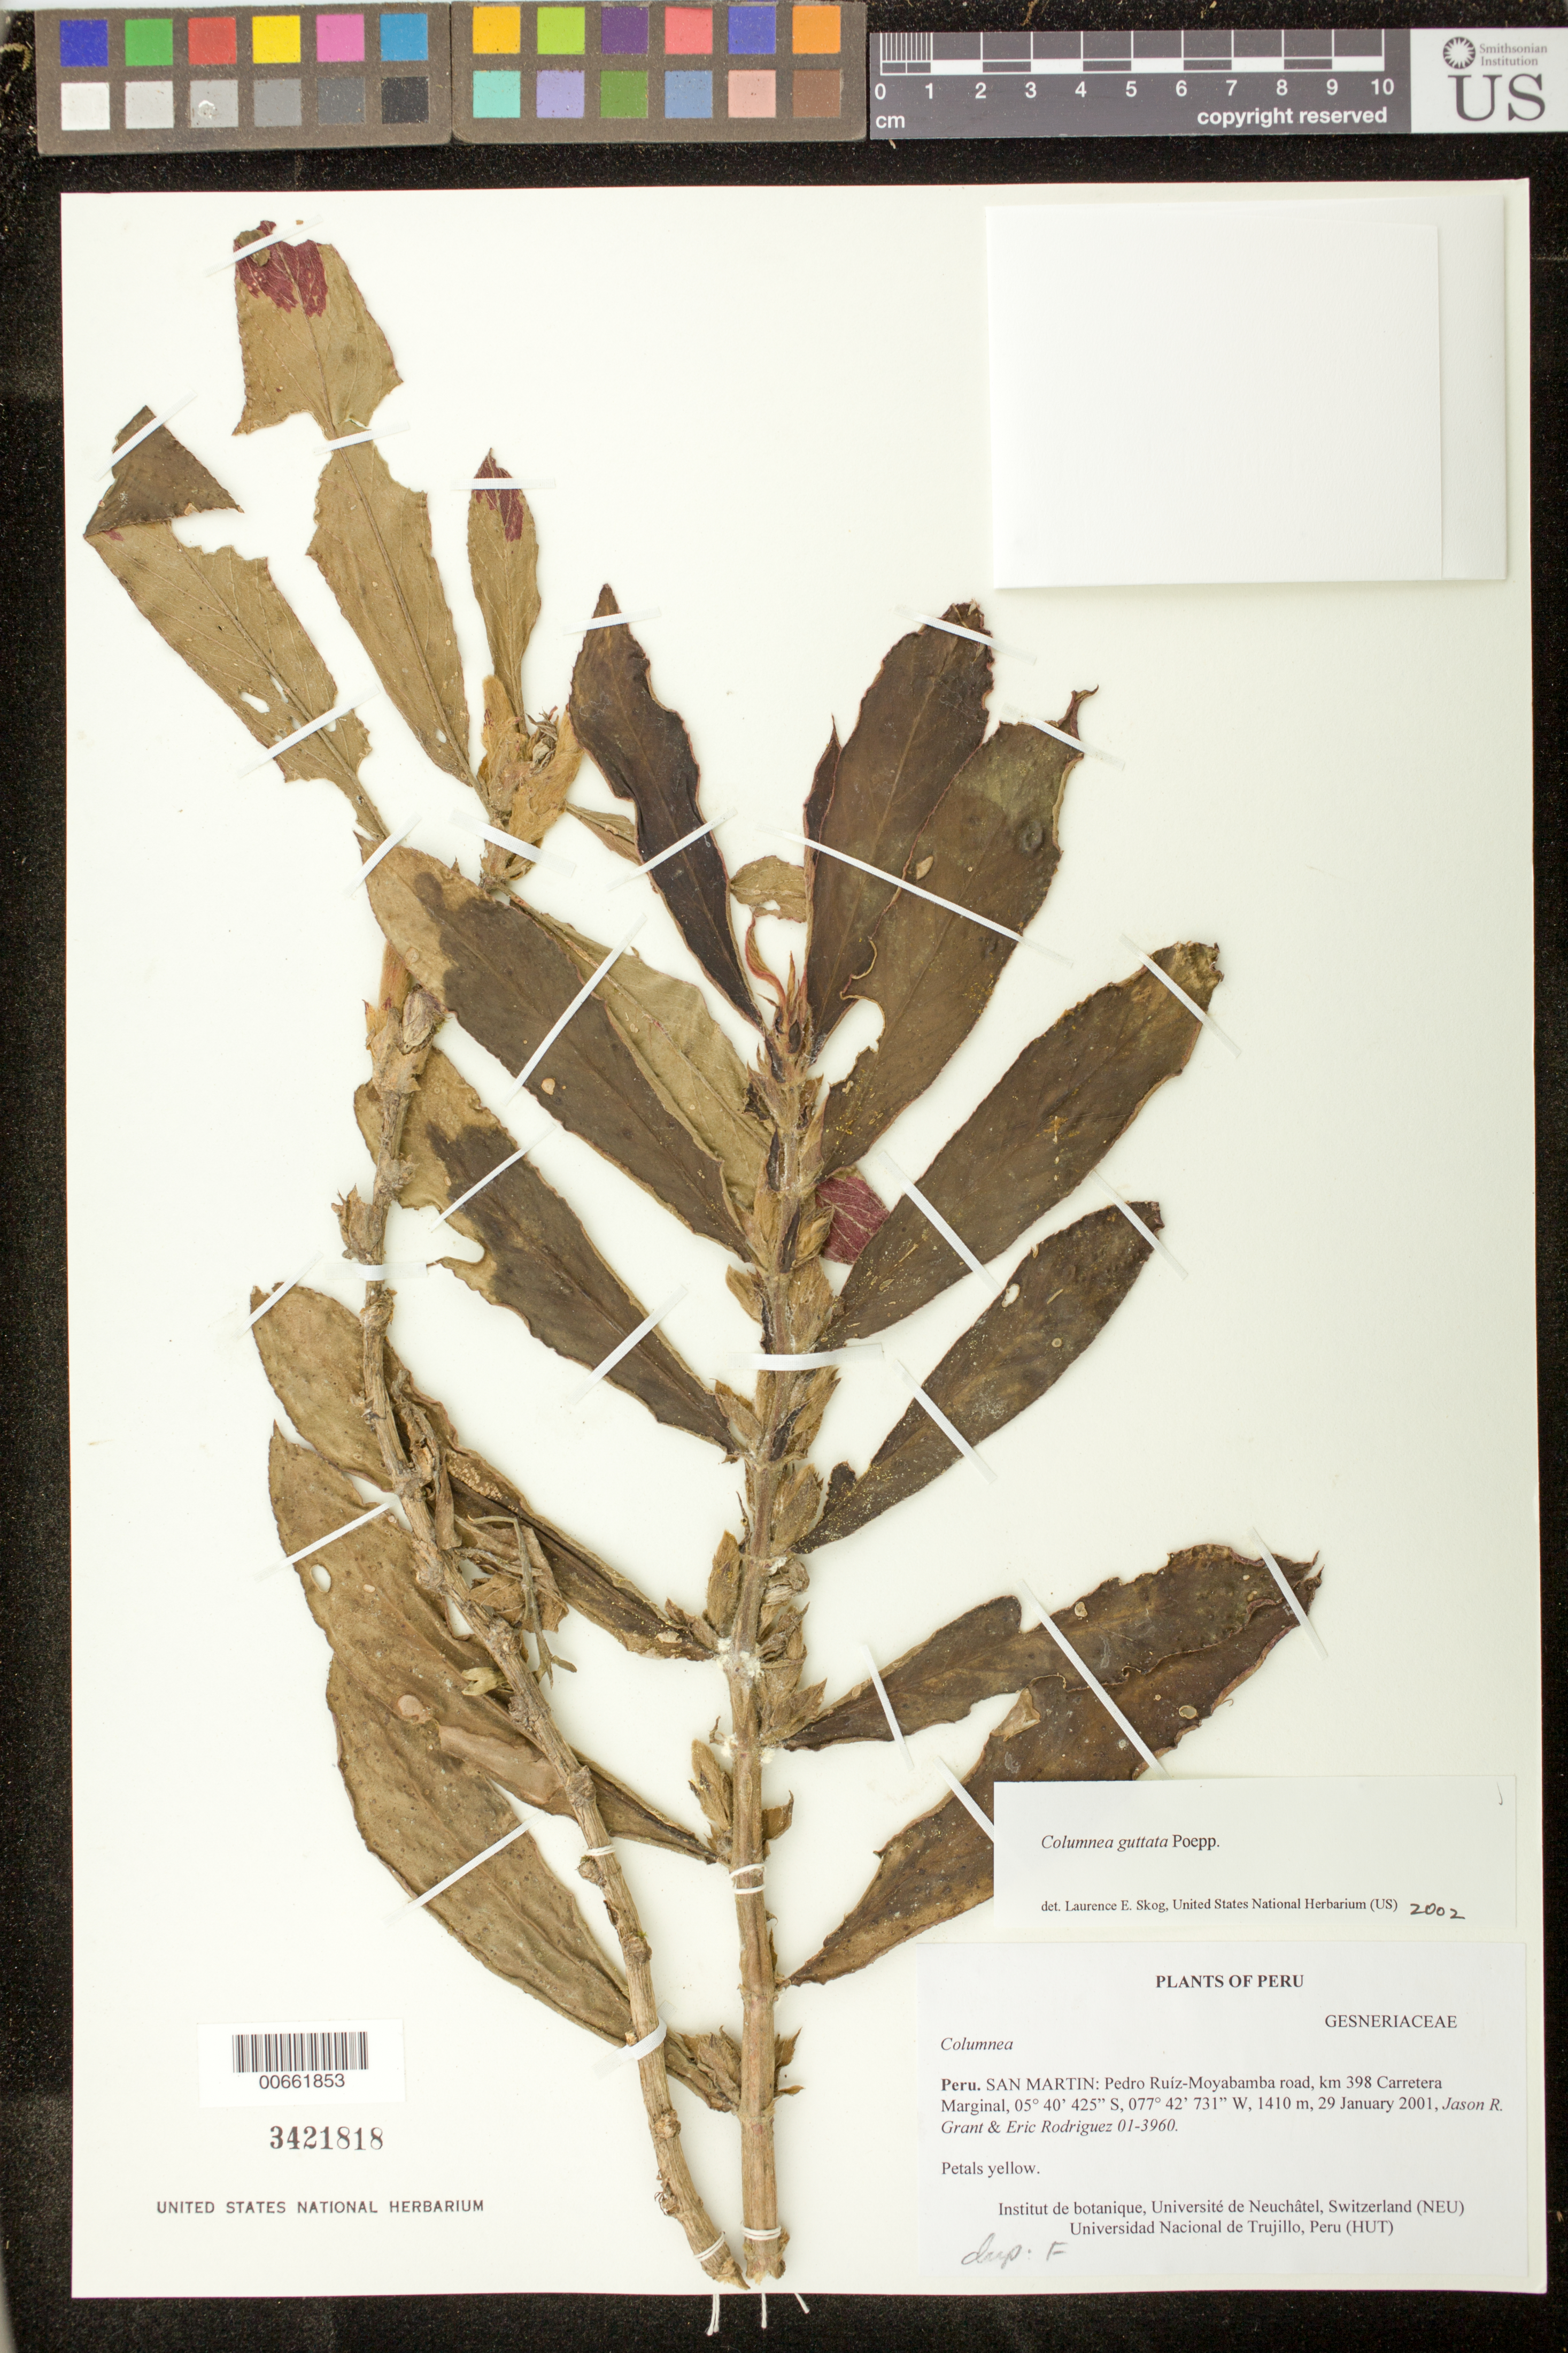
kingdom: Plantae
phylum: Tracheophyta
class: Magnoliopsida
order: Lamiales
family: Gesneriaceae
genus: Columnea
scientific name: Columnea guttata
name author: Poepp.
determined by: Skog, Laurence E.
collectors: J. R. Grant & E. Rodriguez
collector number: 01- 3960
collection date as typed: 29 Jan 2001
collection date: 2001-01-29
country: Peru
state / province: San Martín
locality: Pedro Ruíz-Moyabamba road, km 398 Carretera Marginal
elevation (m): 1410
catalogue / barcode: US 3421818